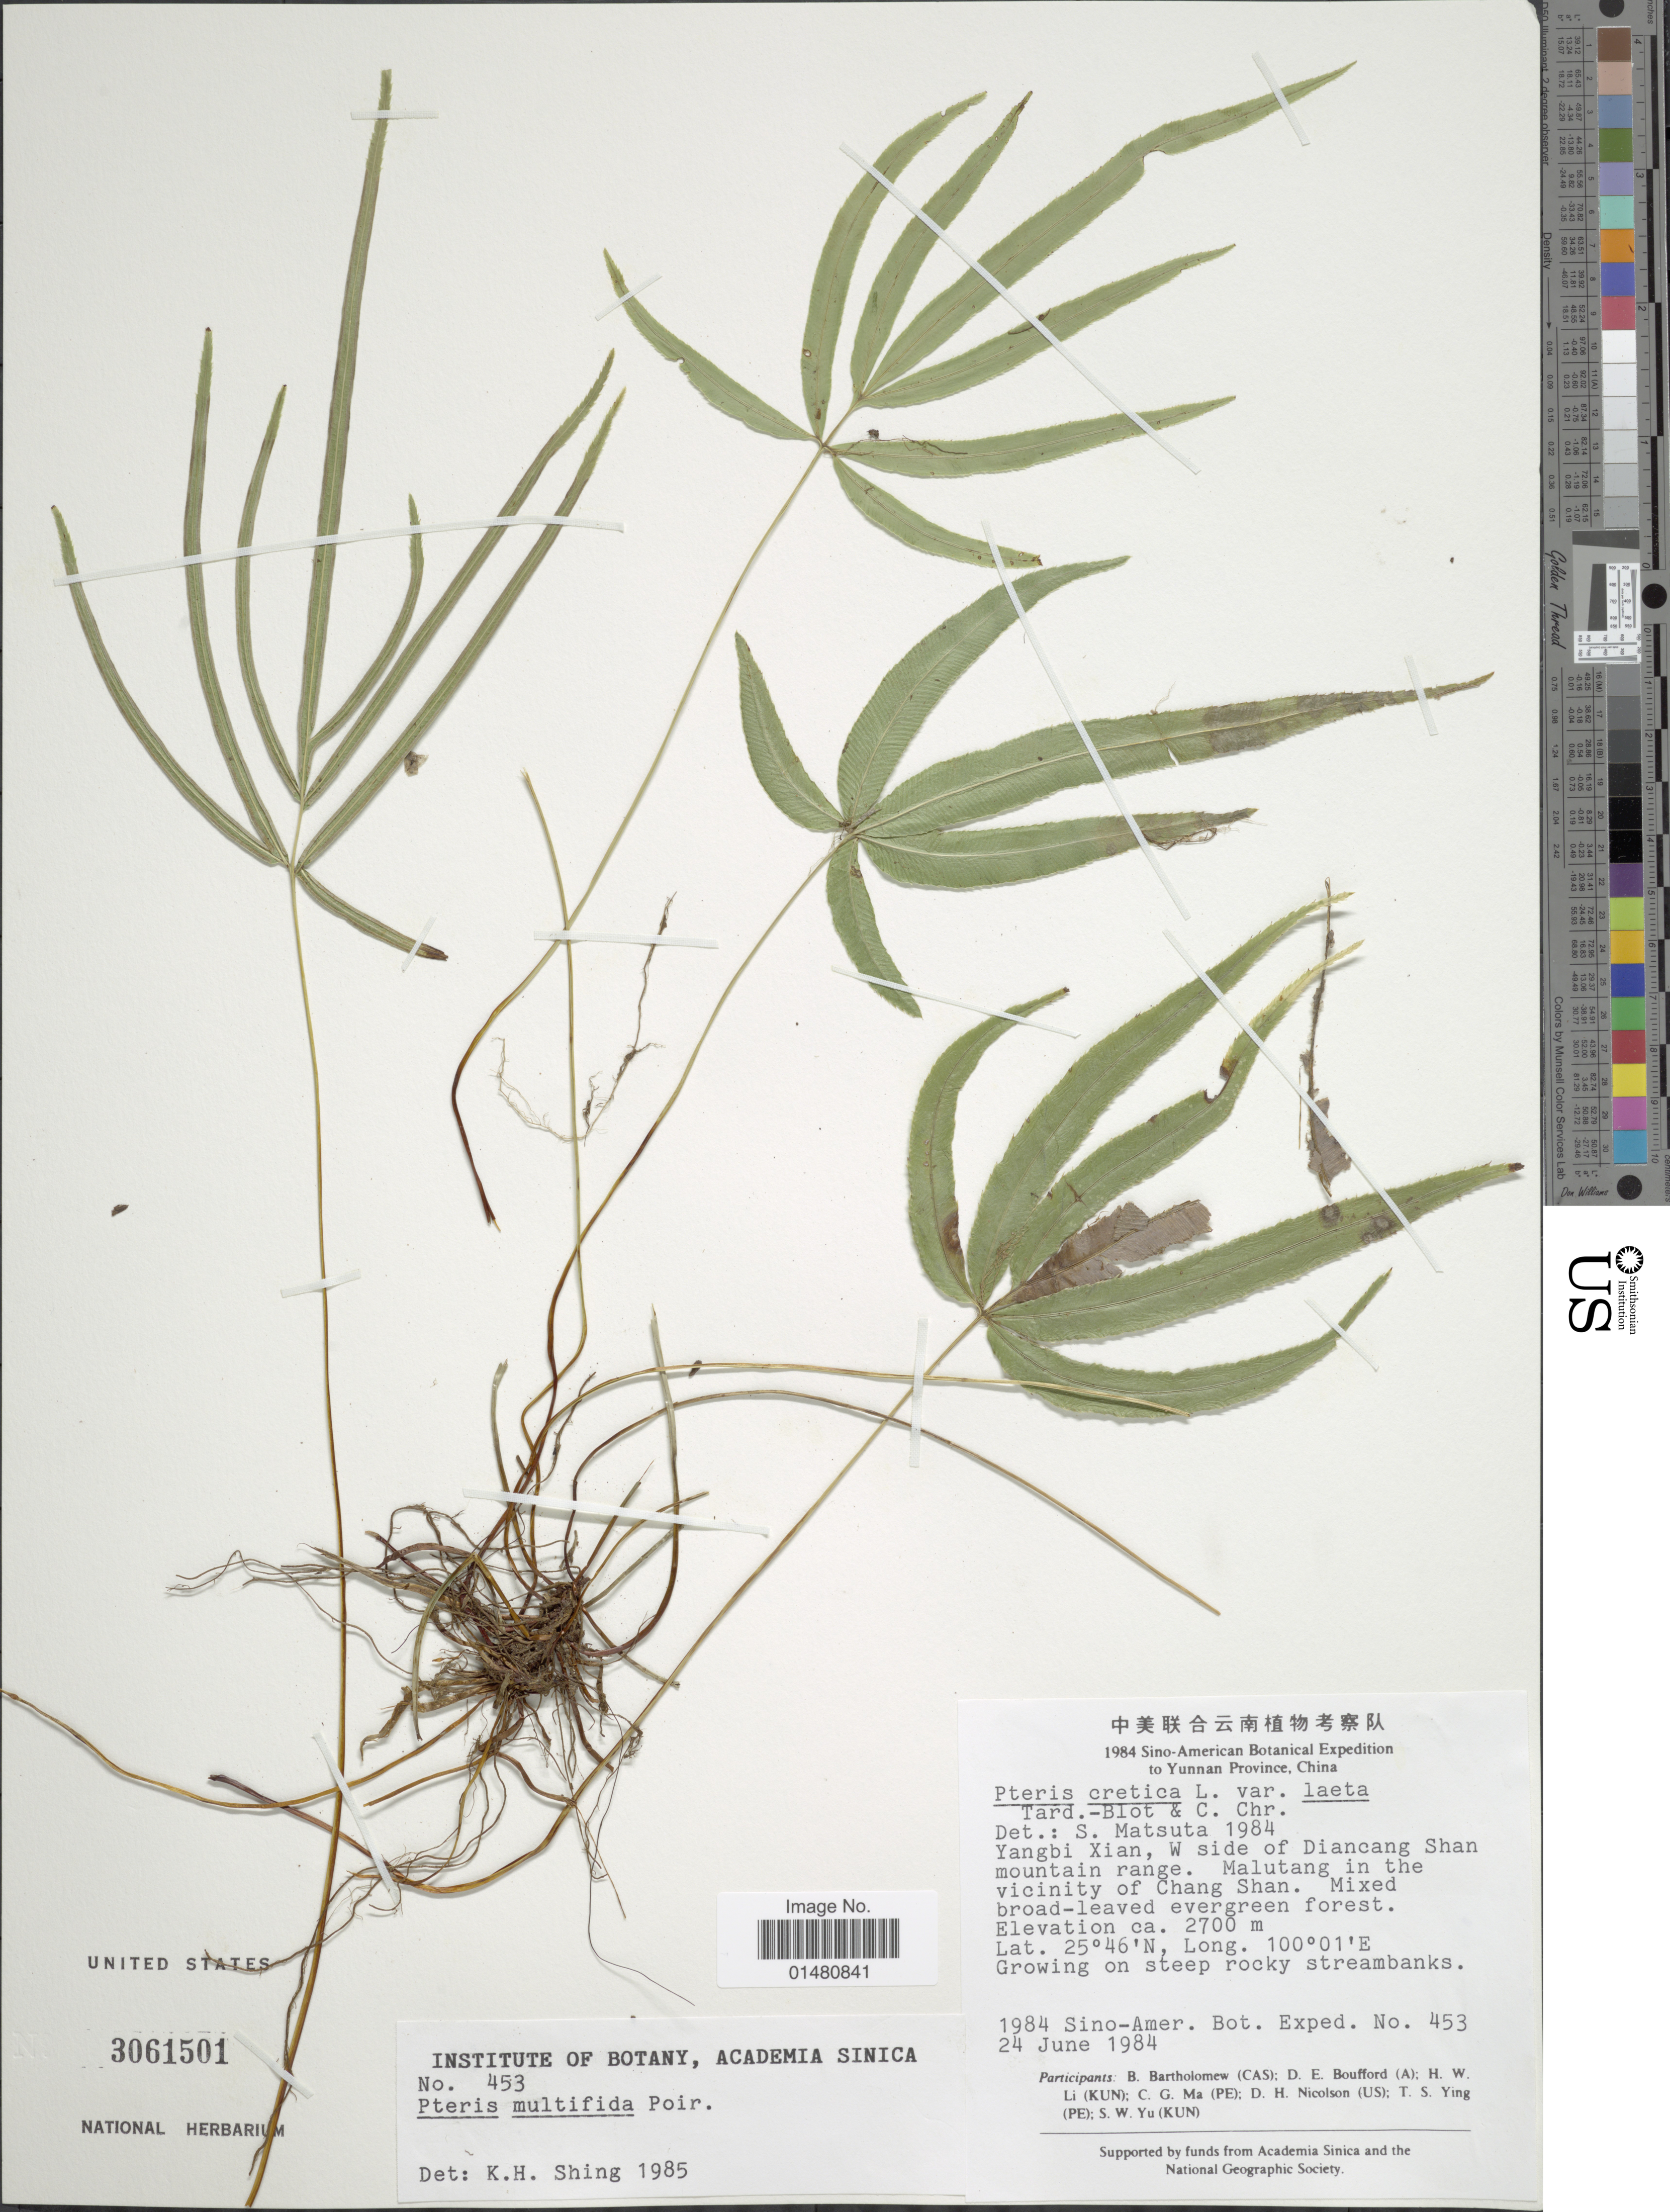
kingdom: Plantae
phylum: Tracheophyta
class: Polypodiopsida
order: Polypodiales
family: Pteridaceae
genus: Pteris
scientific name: Pteris multifida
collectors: Sino-Amer. Bot. Exped. 1984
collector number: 453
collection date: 1984-06-24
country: China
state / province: Yunnan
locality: Yangbi Xian, W side of Diancang Shan mountain range. Malutang in the vicinity of Chang Shan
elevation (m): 2700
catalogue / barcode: US 3061501